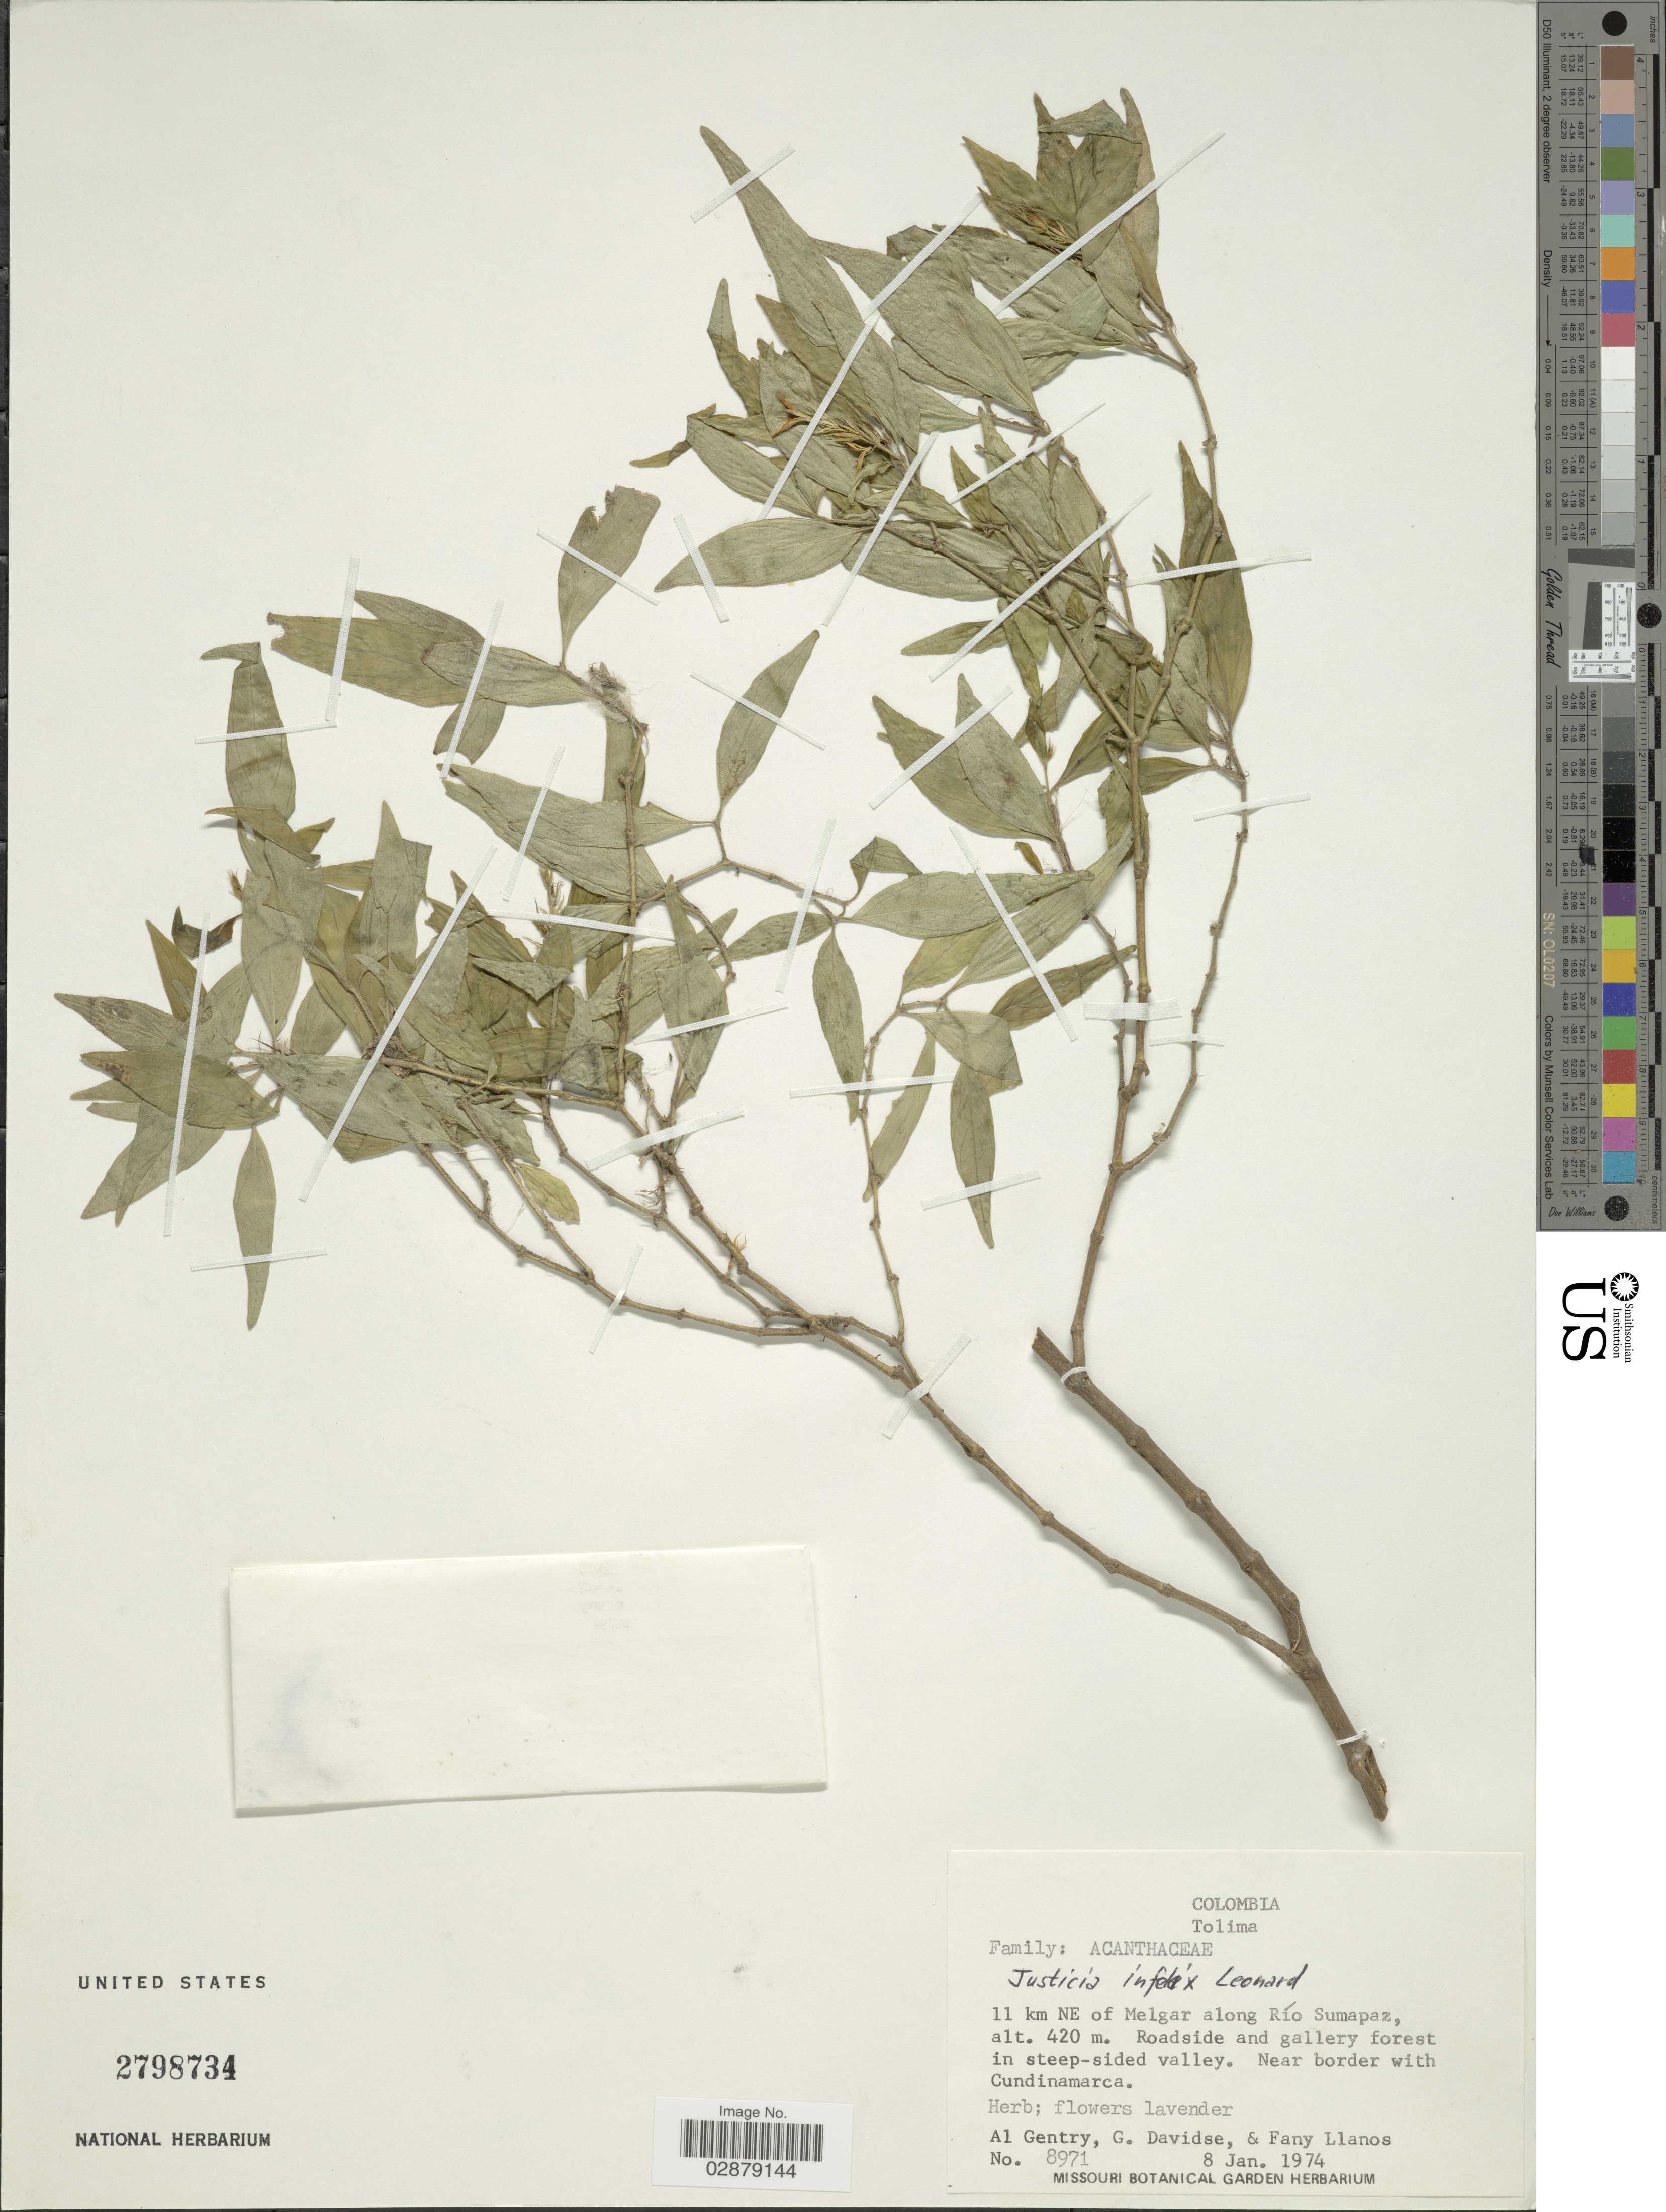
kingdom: Plantae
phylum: Tracheophyta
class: Magnoliopsida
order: Lamiales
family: Acanthaceae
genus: Justicia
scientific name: Justicia infelix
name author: Leonard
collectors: A. H. Gentry, G. Davidse & F. Llanos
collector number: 8971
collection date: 1974-01-08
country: Colombia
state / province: Tolima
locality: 11 km NE of Melgar along Río Sumapaz. Near border with Cundinamarca.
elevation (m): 420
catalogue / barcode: US 2798734